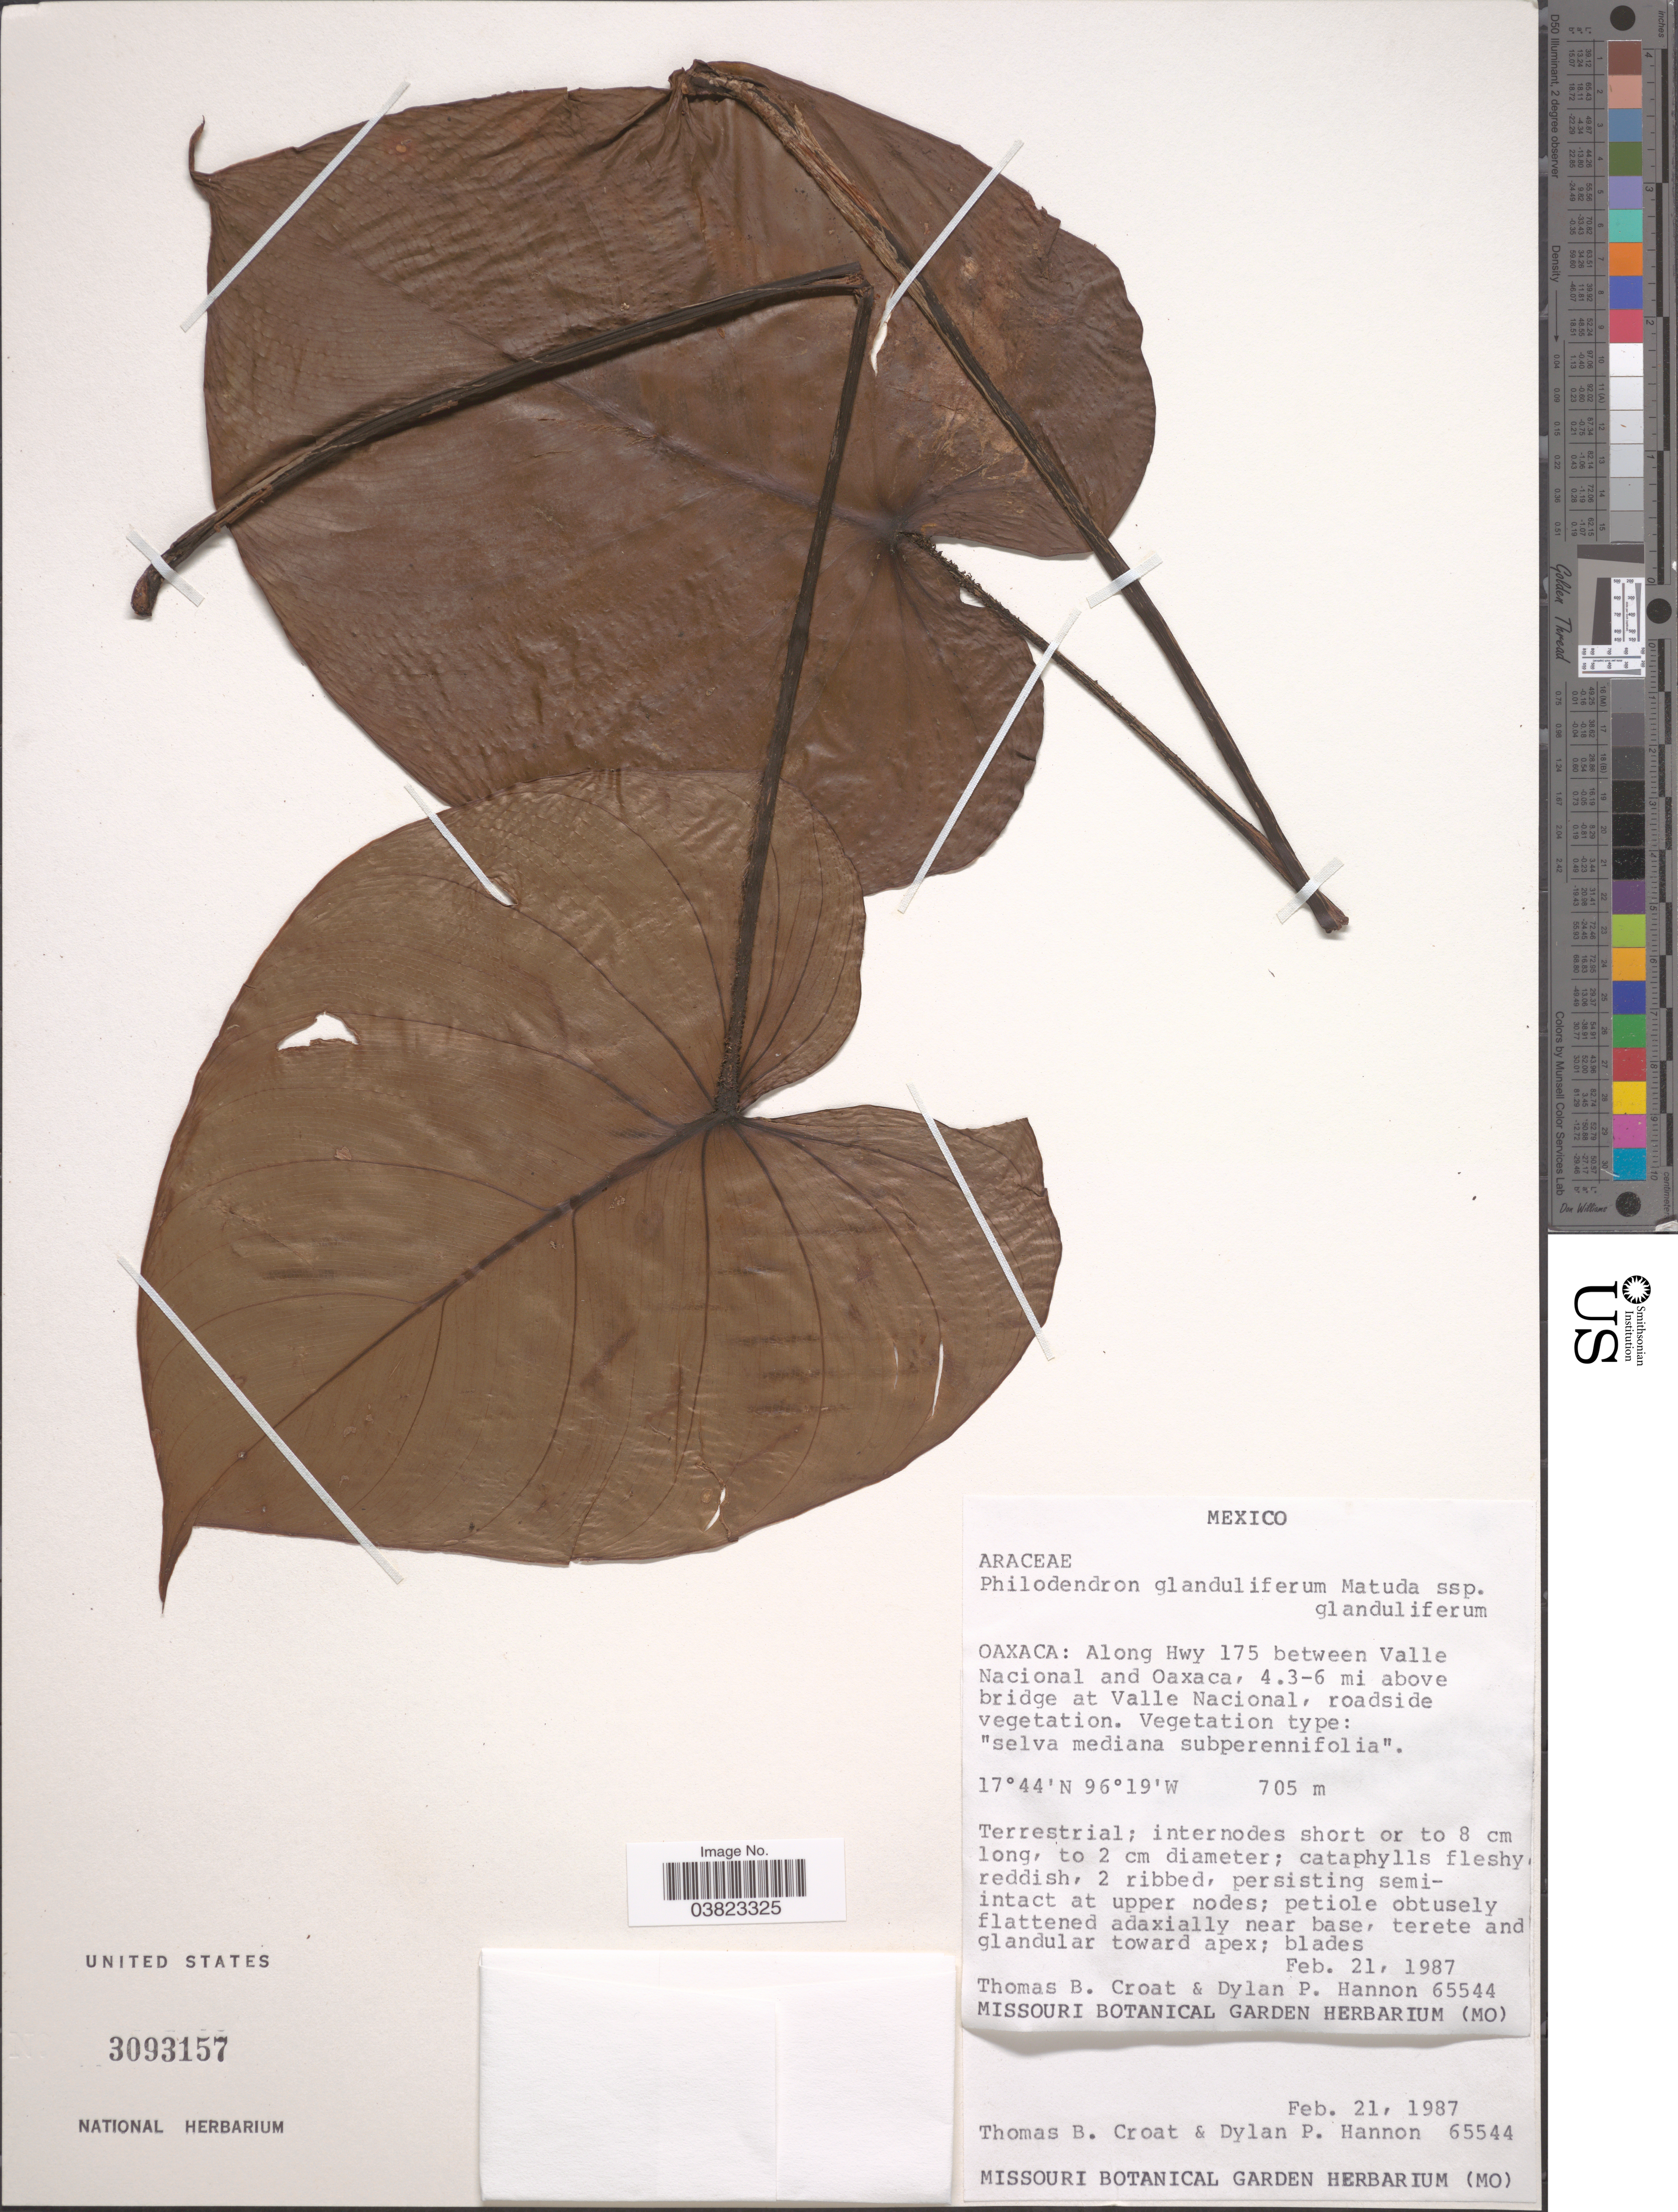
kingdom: Plantae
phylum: Tracheophyta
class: Liliopsida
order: Alismatales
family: Araceae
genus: Philodendron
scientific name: Philodendron glanduliferum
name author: Matuda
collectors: T. B. Croat & D. Hannon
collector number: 65544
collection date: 1987-02-21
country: Mexico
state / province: Oaxaca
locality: Along Hwy 175 between Valle Nacional and Oaxaca, 4.3-6 mi above bridge at Valle Nacional, roadside vegetation.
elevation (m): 705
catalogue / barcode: US 3093157